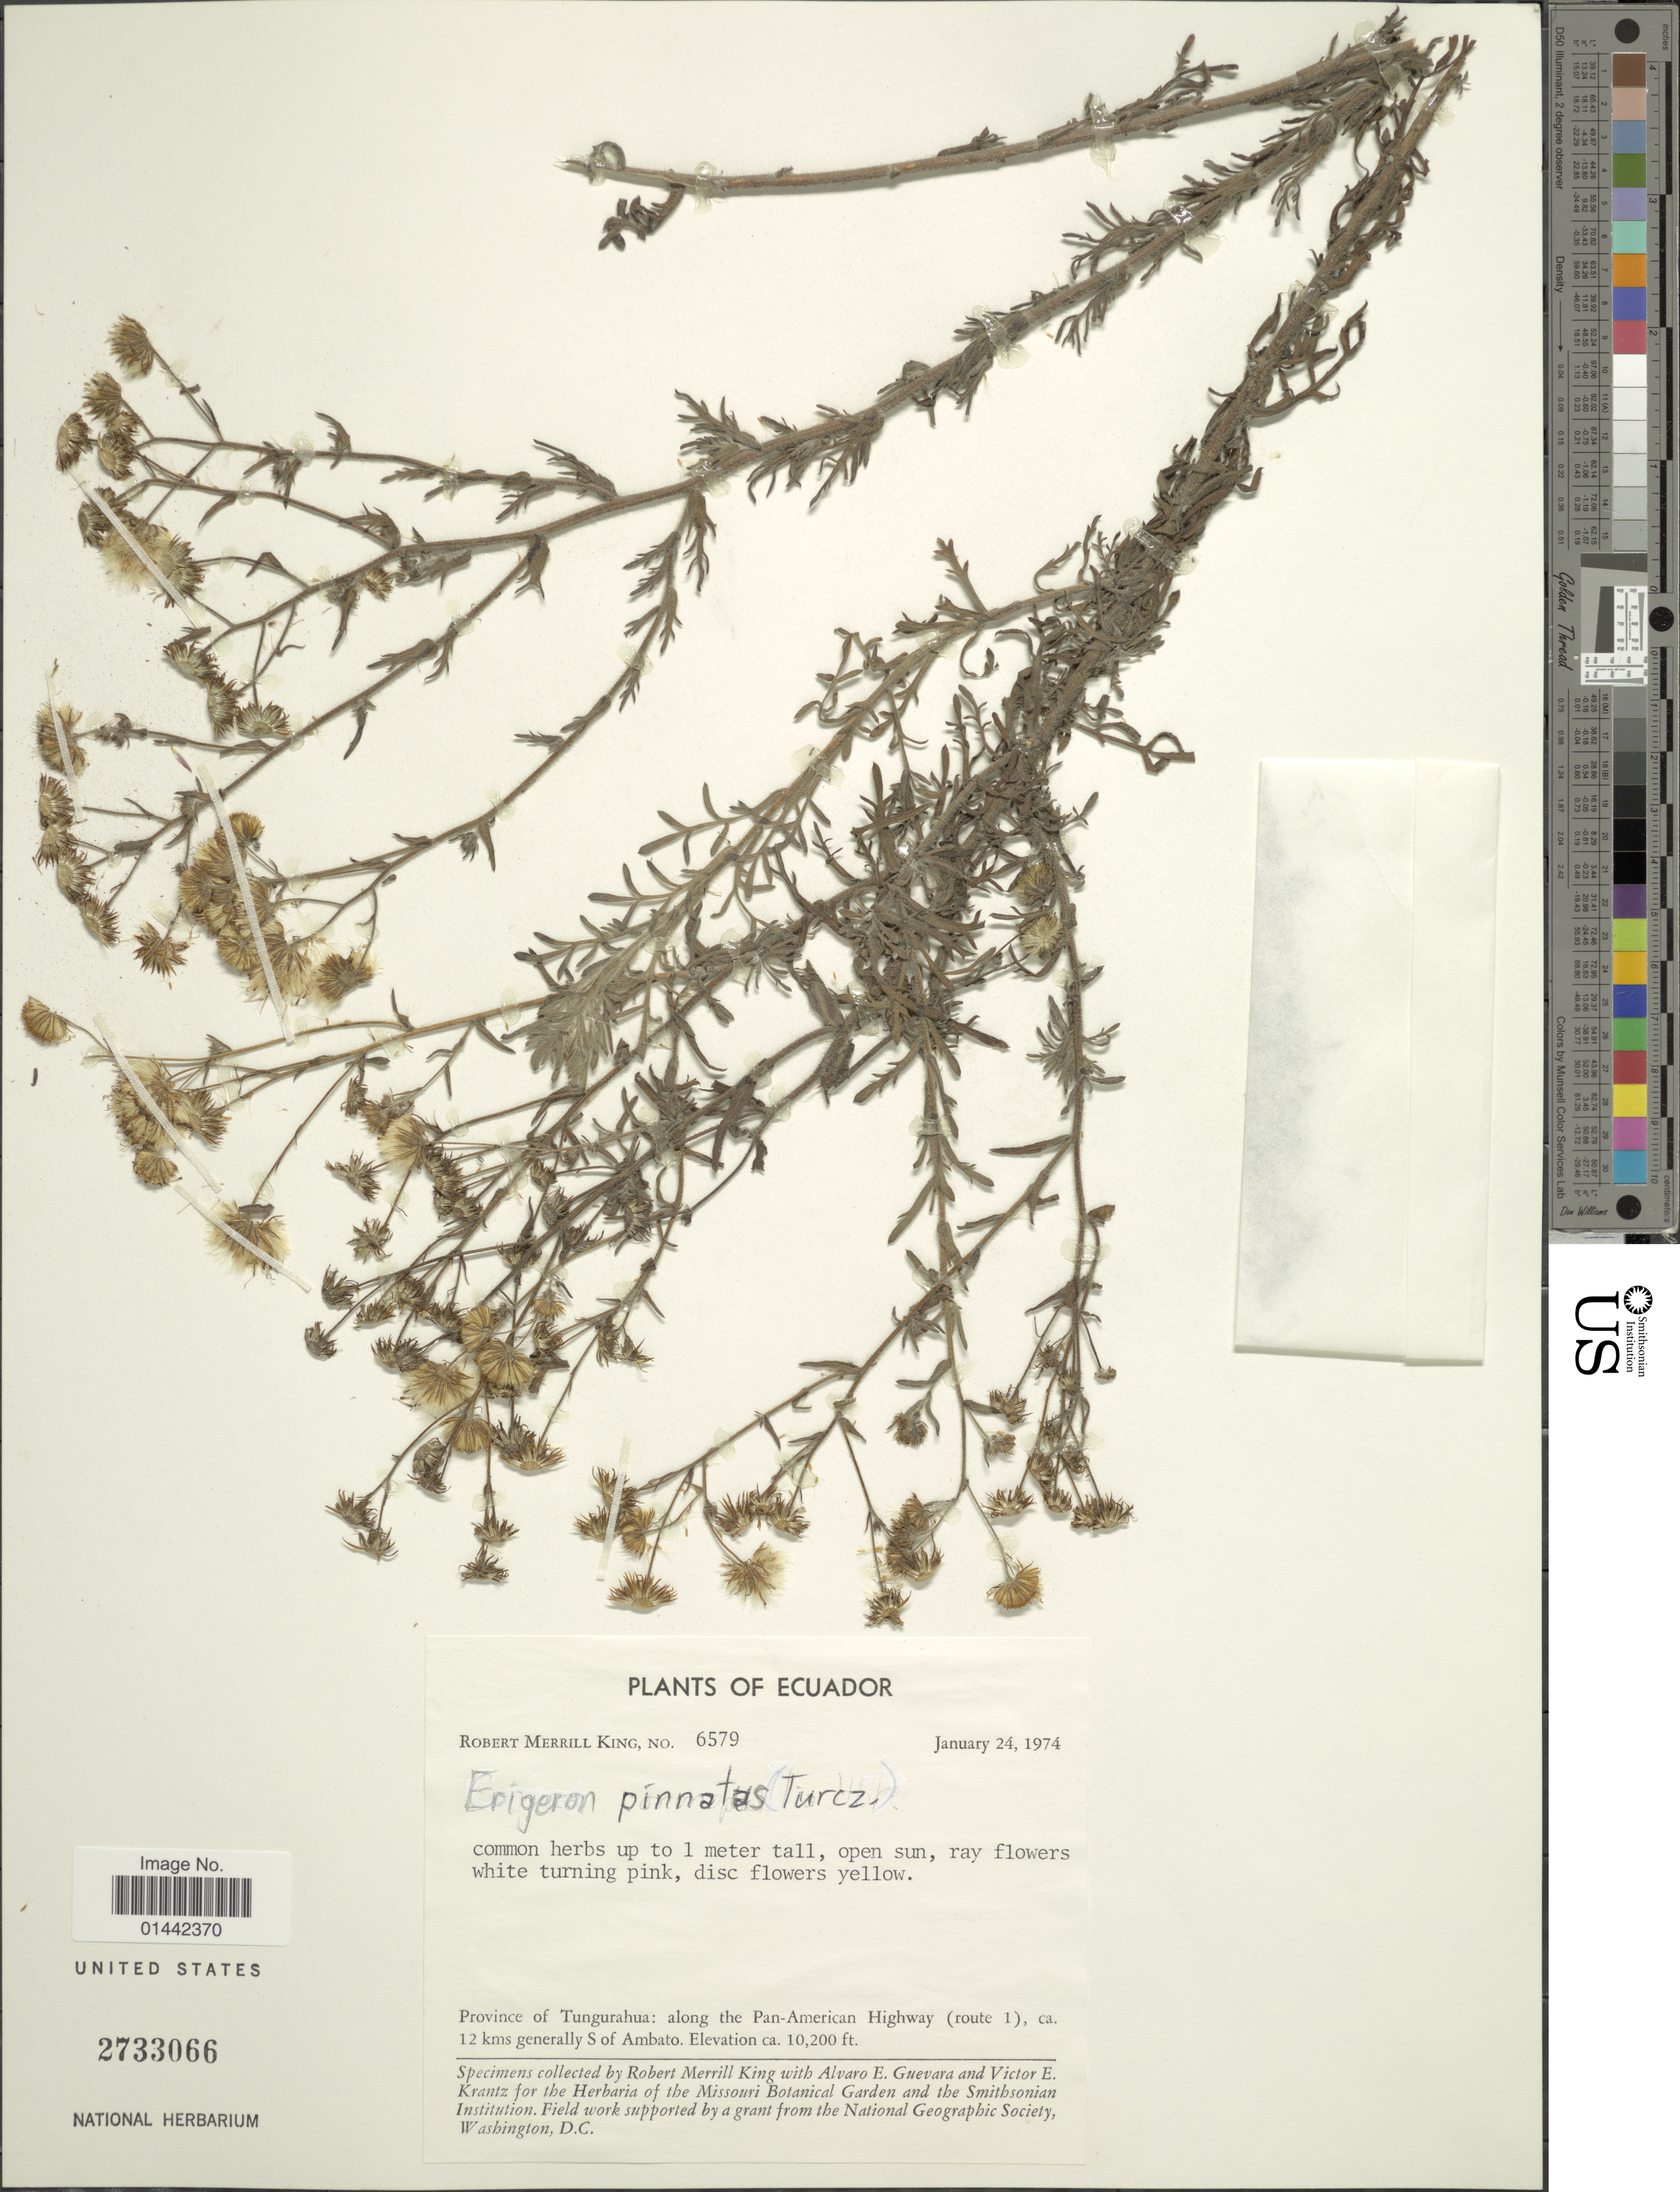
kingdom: Plantae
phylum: Tracheophyta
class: Magnoliopsida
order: Asterales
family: Asteraceae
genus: Erigeron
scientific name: Erigeron pinnatum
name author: Turcz.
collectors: R. M. King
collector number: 6579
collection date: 1974-01-24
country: Ecuador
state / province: Tungurahua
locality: Along the Pan-American Highway (route 1) ca. 12 kms generally S of Ambato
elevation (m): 3109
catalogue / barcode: US 2733066